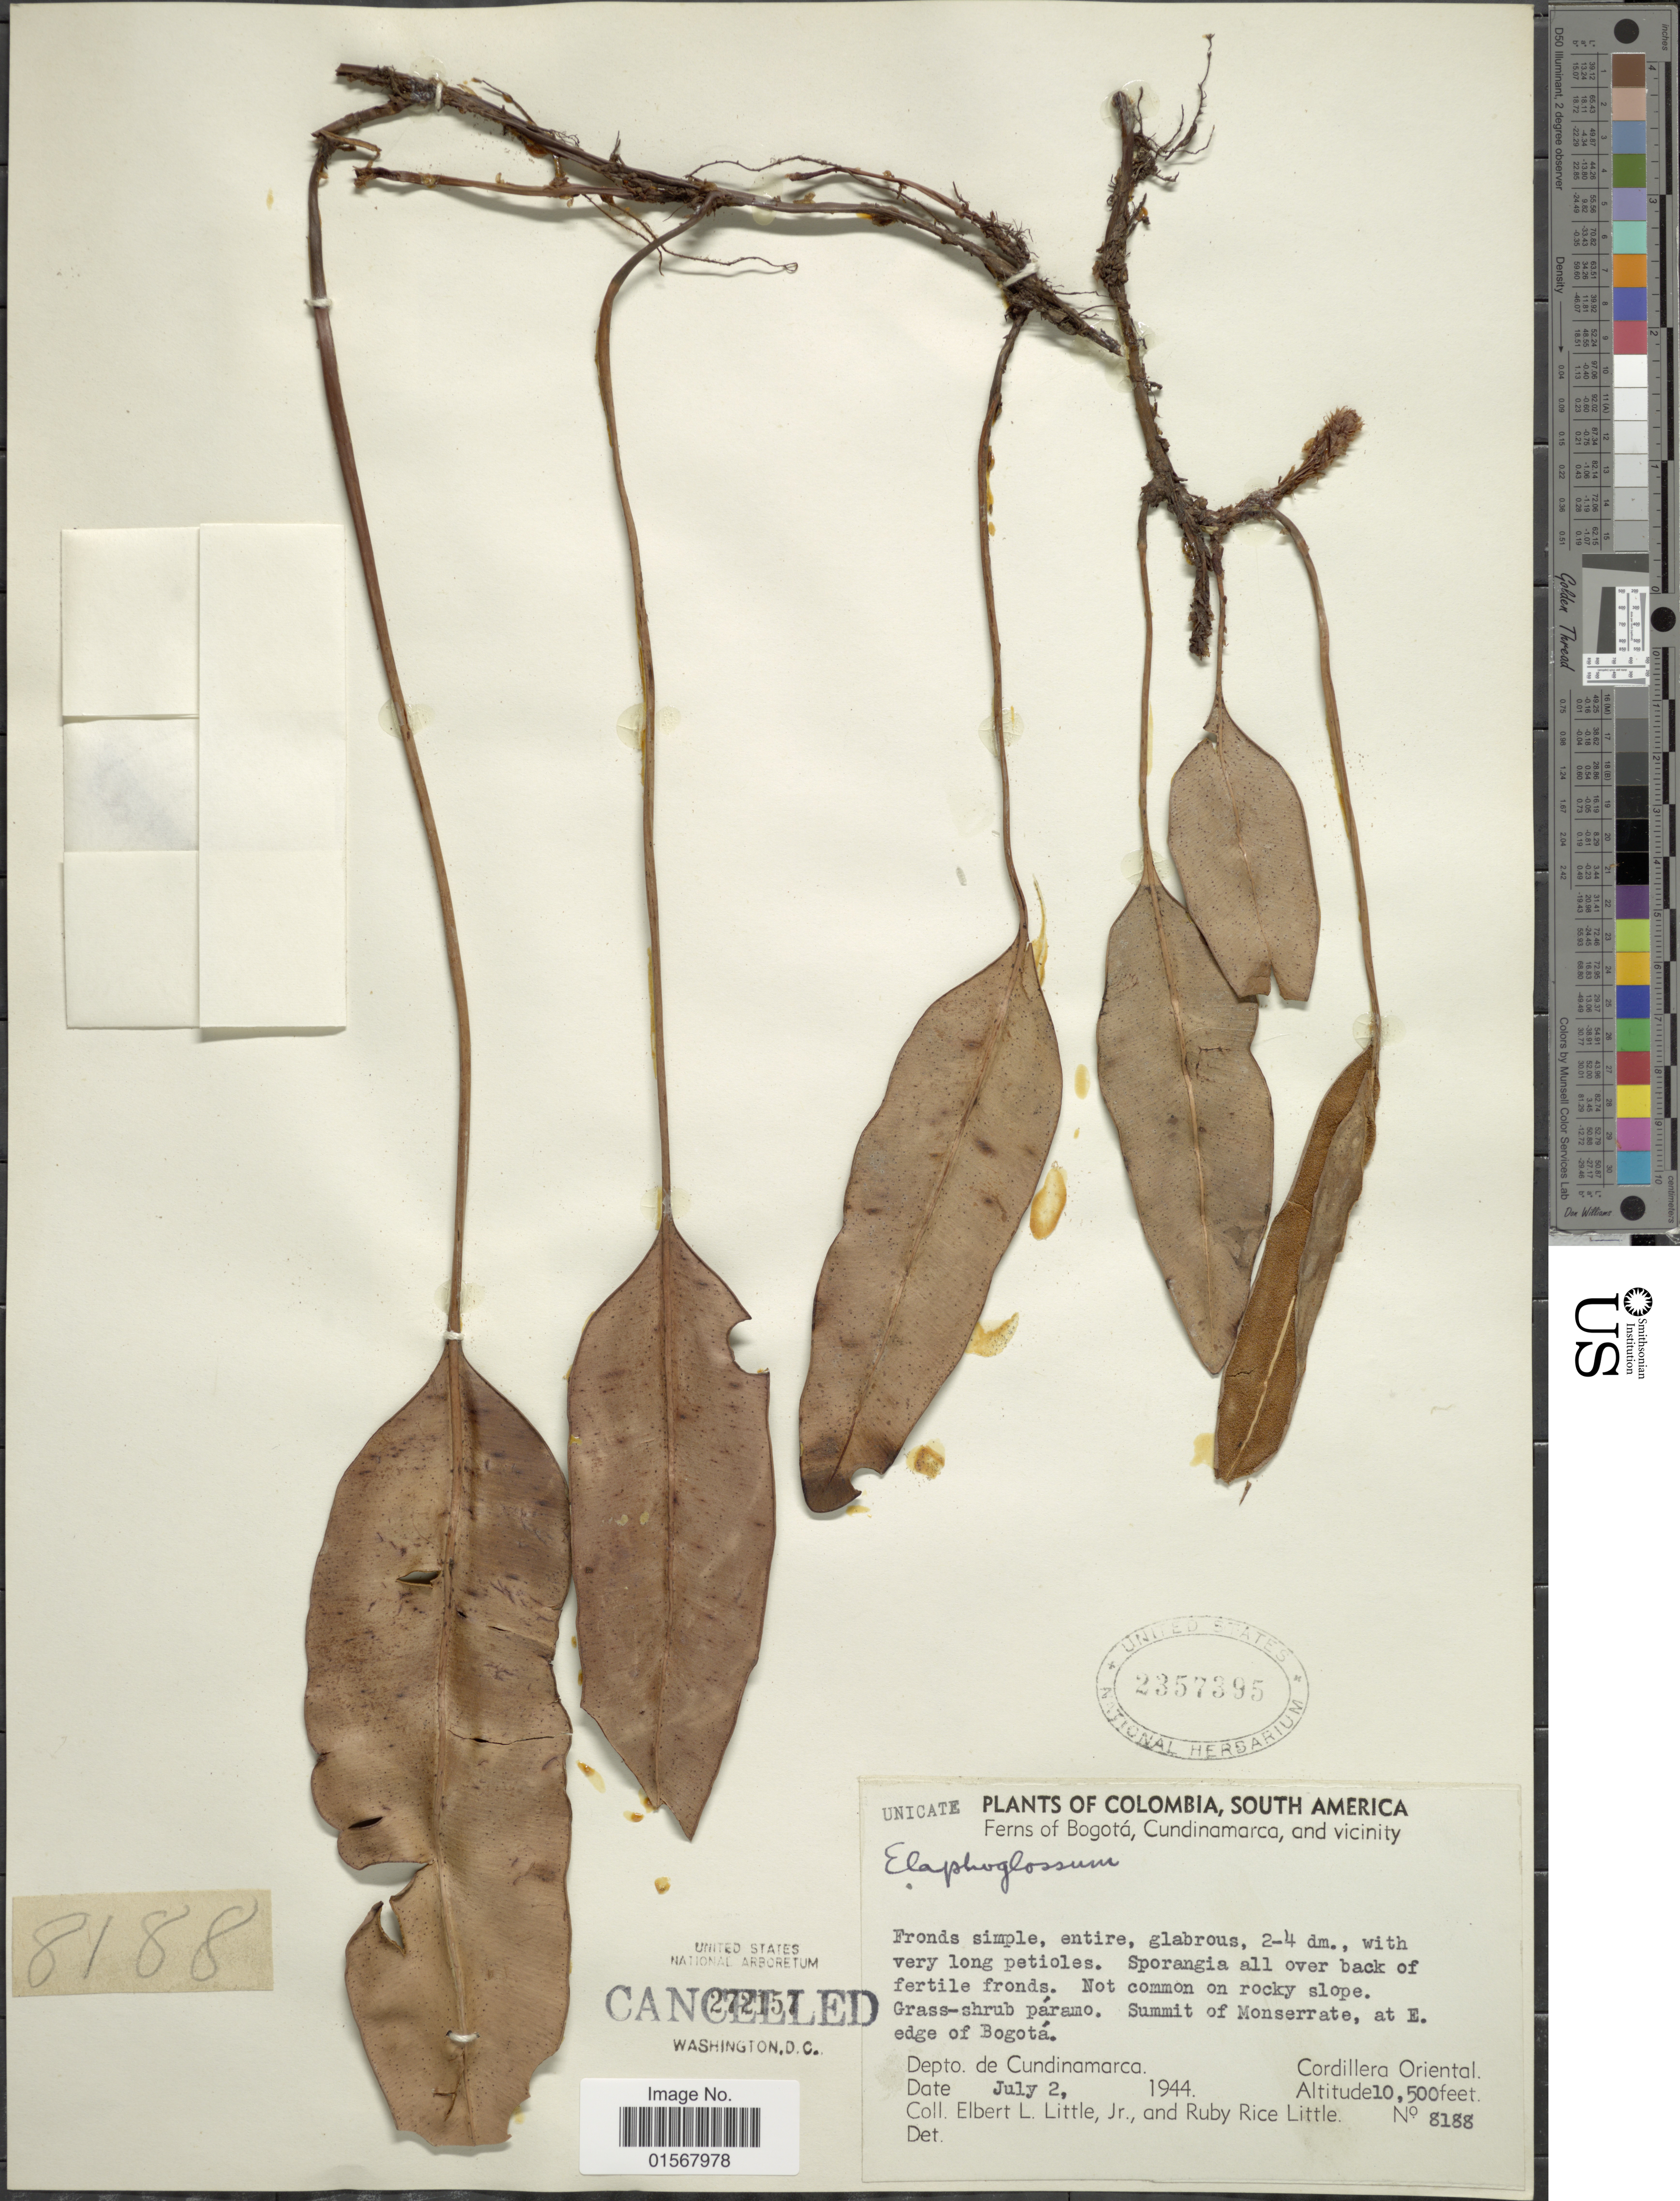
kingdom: Plantae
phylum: Tracheophyta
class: Polypodiopsida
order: Polypodiales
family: Dryopteridaceae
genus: Elaphoglossum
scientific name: Elaphoglossum sp.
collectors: E. L. Little & R. R. Little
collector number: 8188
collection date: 1944-07-02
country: Colombia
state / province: Cundinamarca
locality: Cundinamarca and vicinity, Summit of Monserrate, at E. edge of Bogota, Cordillera Oriental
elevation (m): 3200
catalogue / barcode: US 2357395